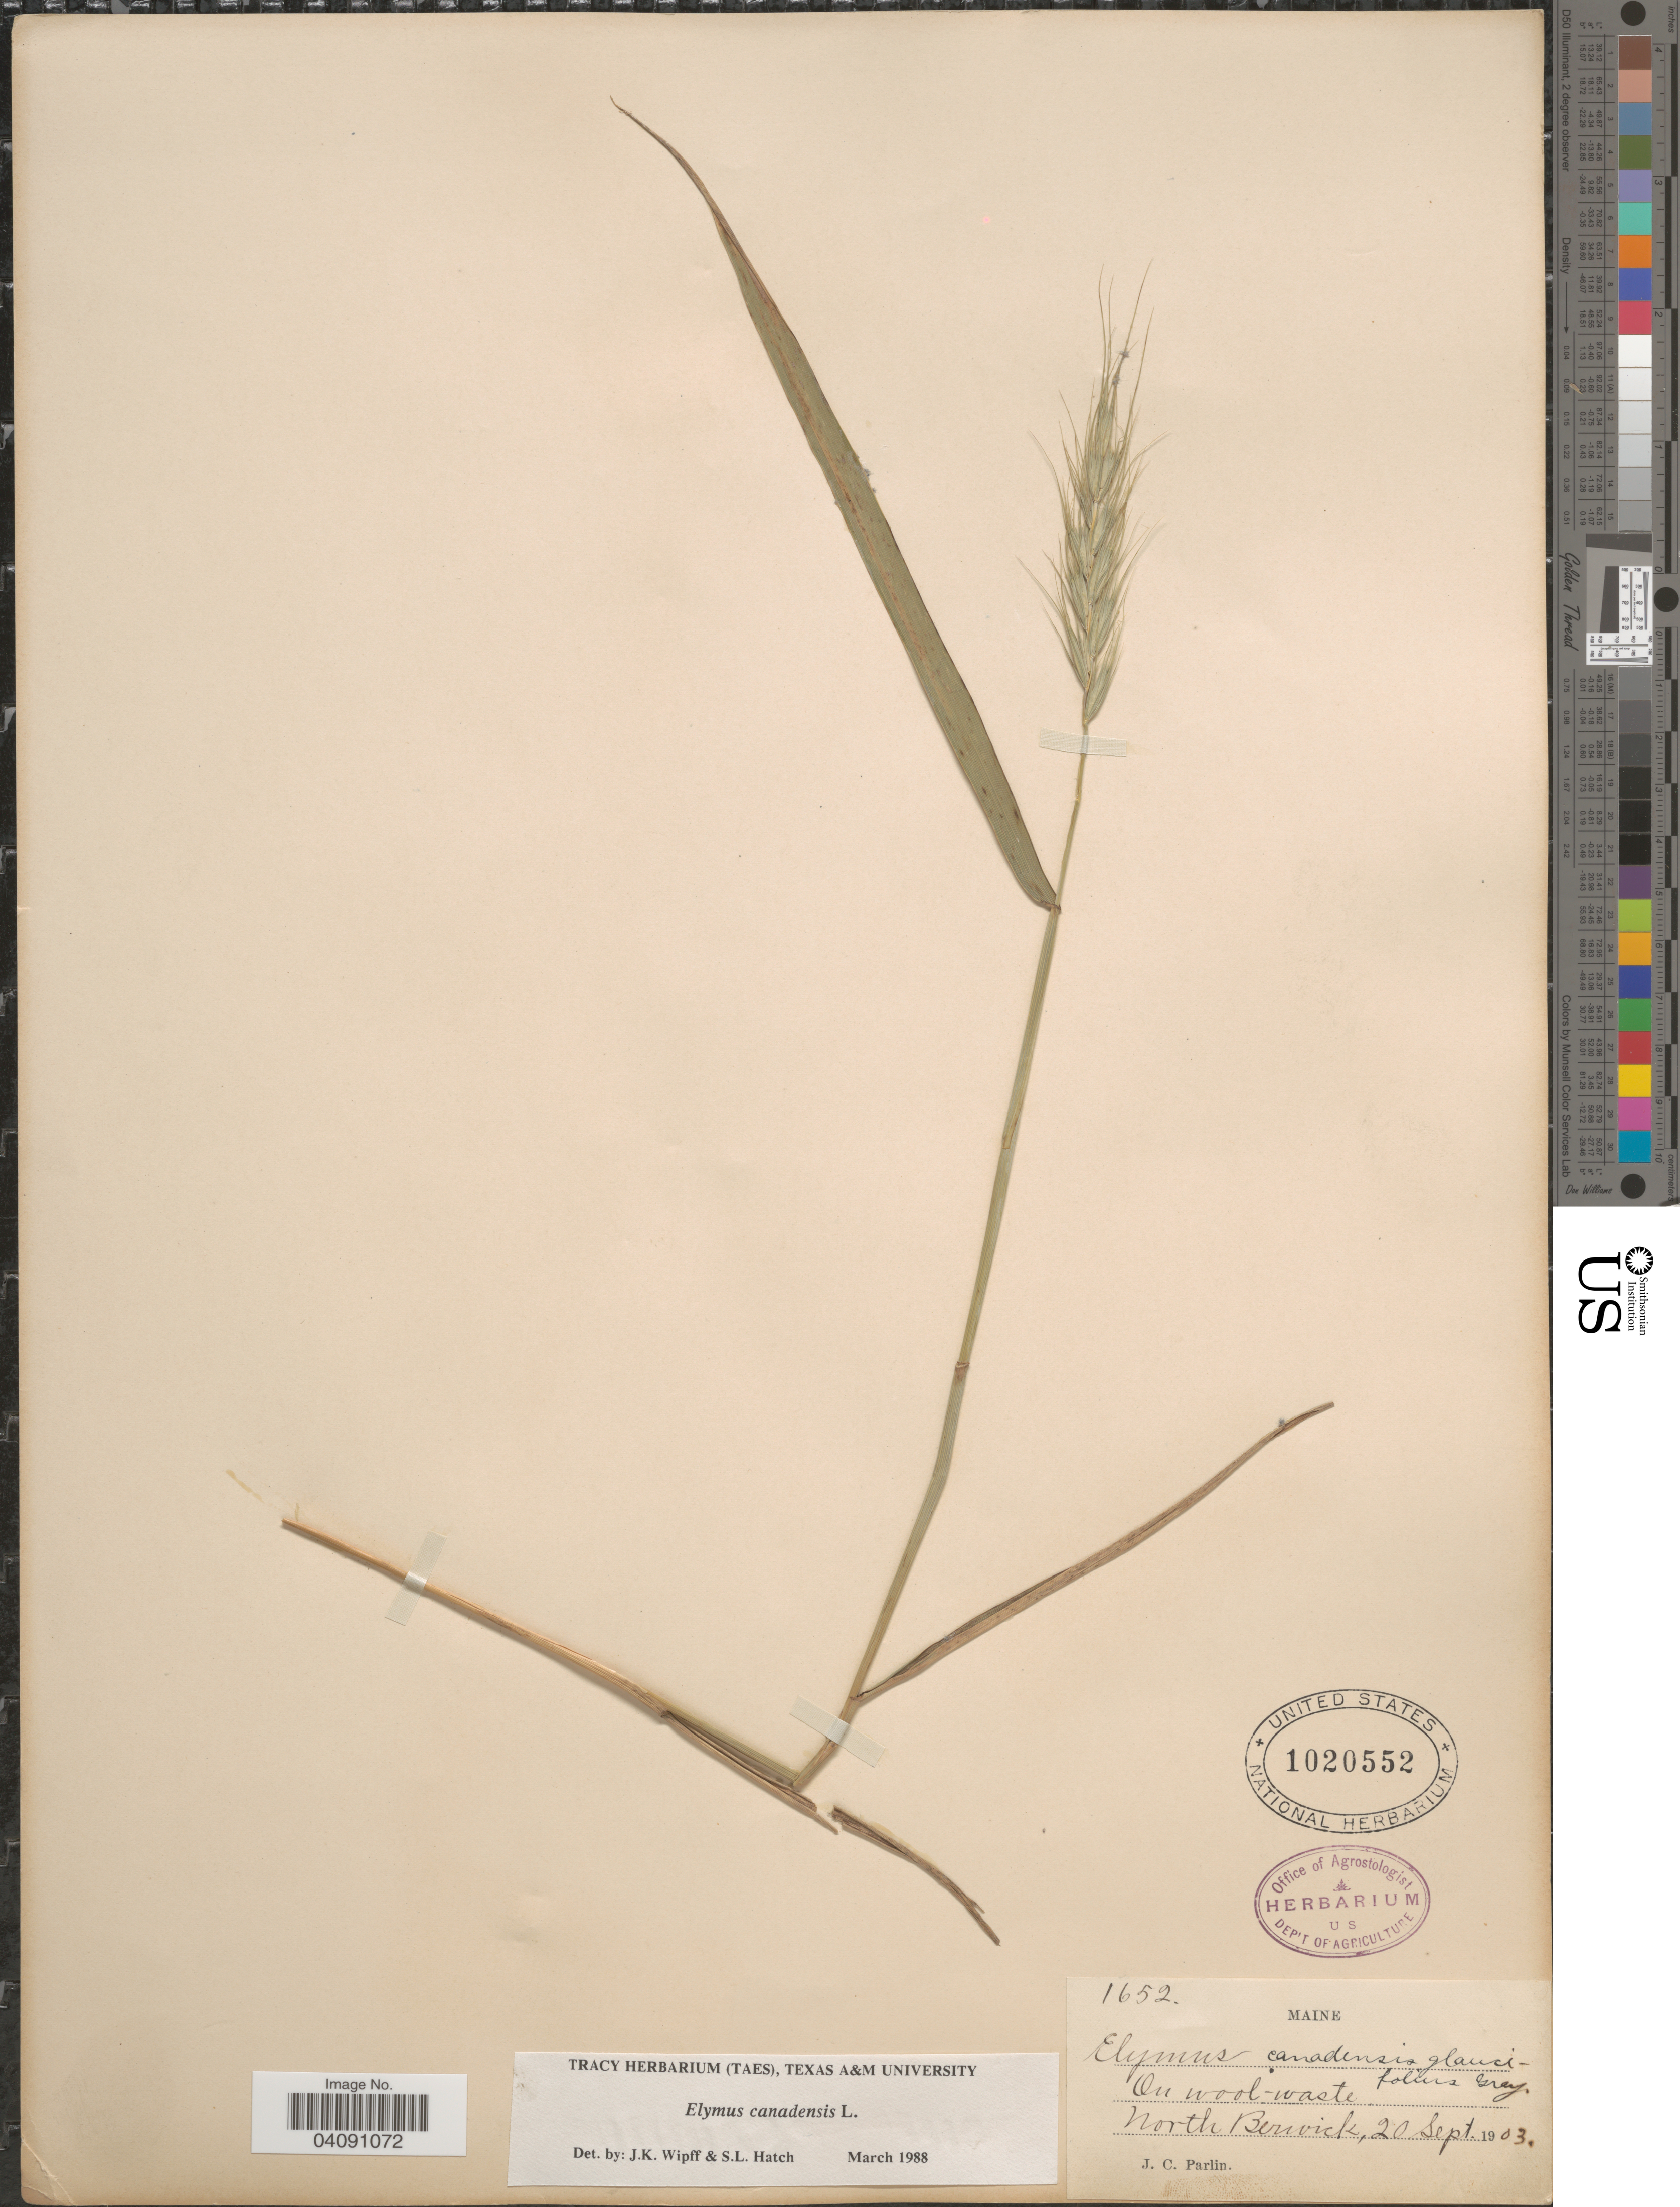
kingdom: Plantae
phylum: Tracheophyta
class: Liliopsida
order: Poales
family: Poaceae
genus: Elymus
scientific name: Elymus canadensis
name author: L.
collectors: J. Parlin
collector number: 1652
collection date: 1903-09-20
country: United States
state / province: Maine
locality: On wool-waste. North Berwick.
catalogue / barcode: US 1020552